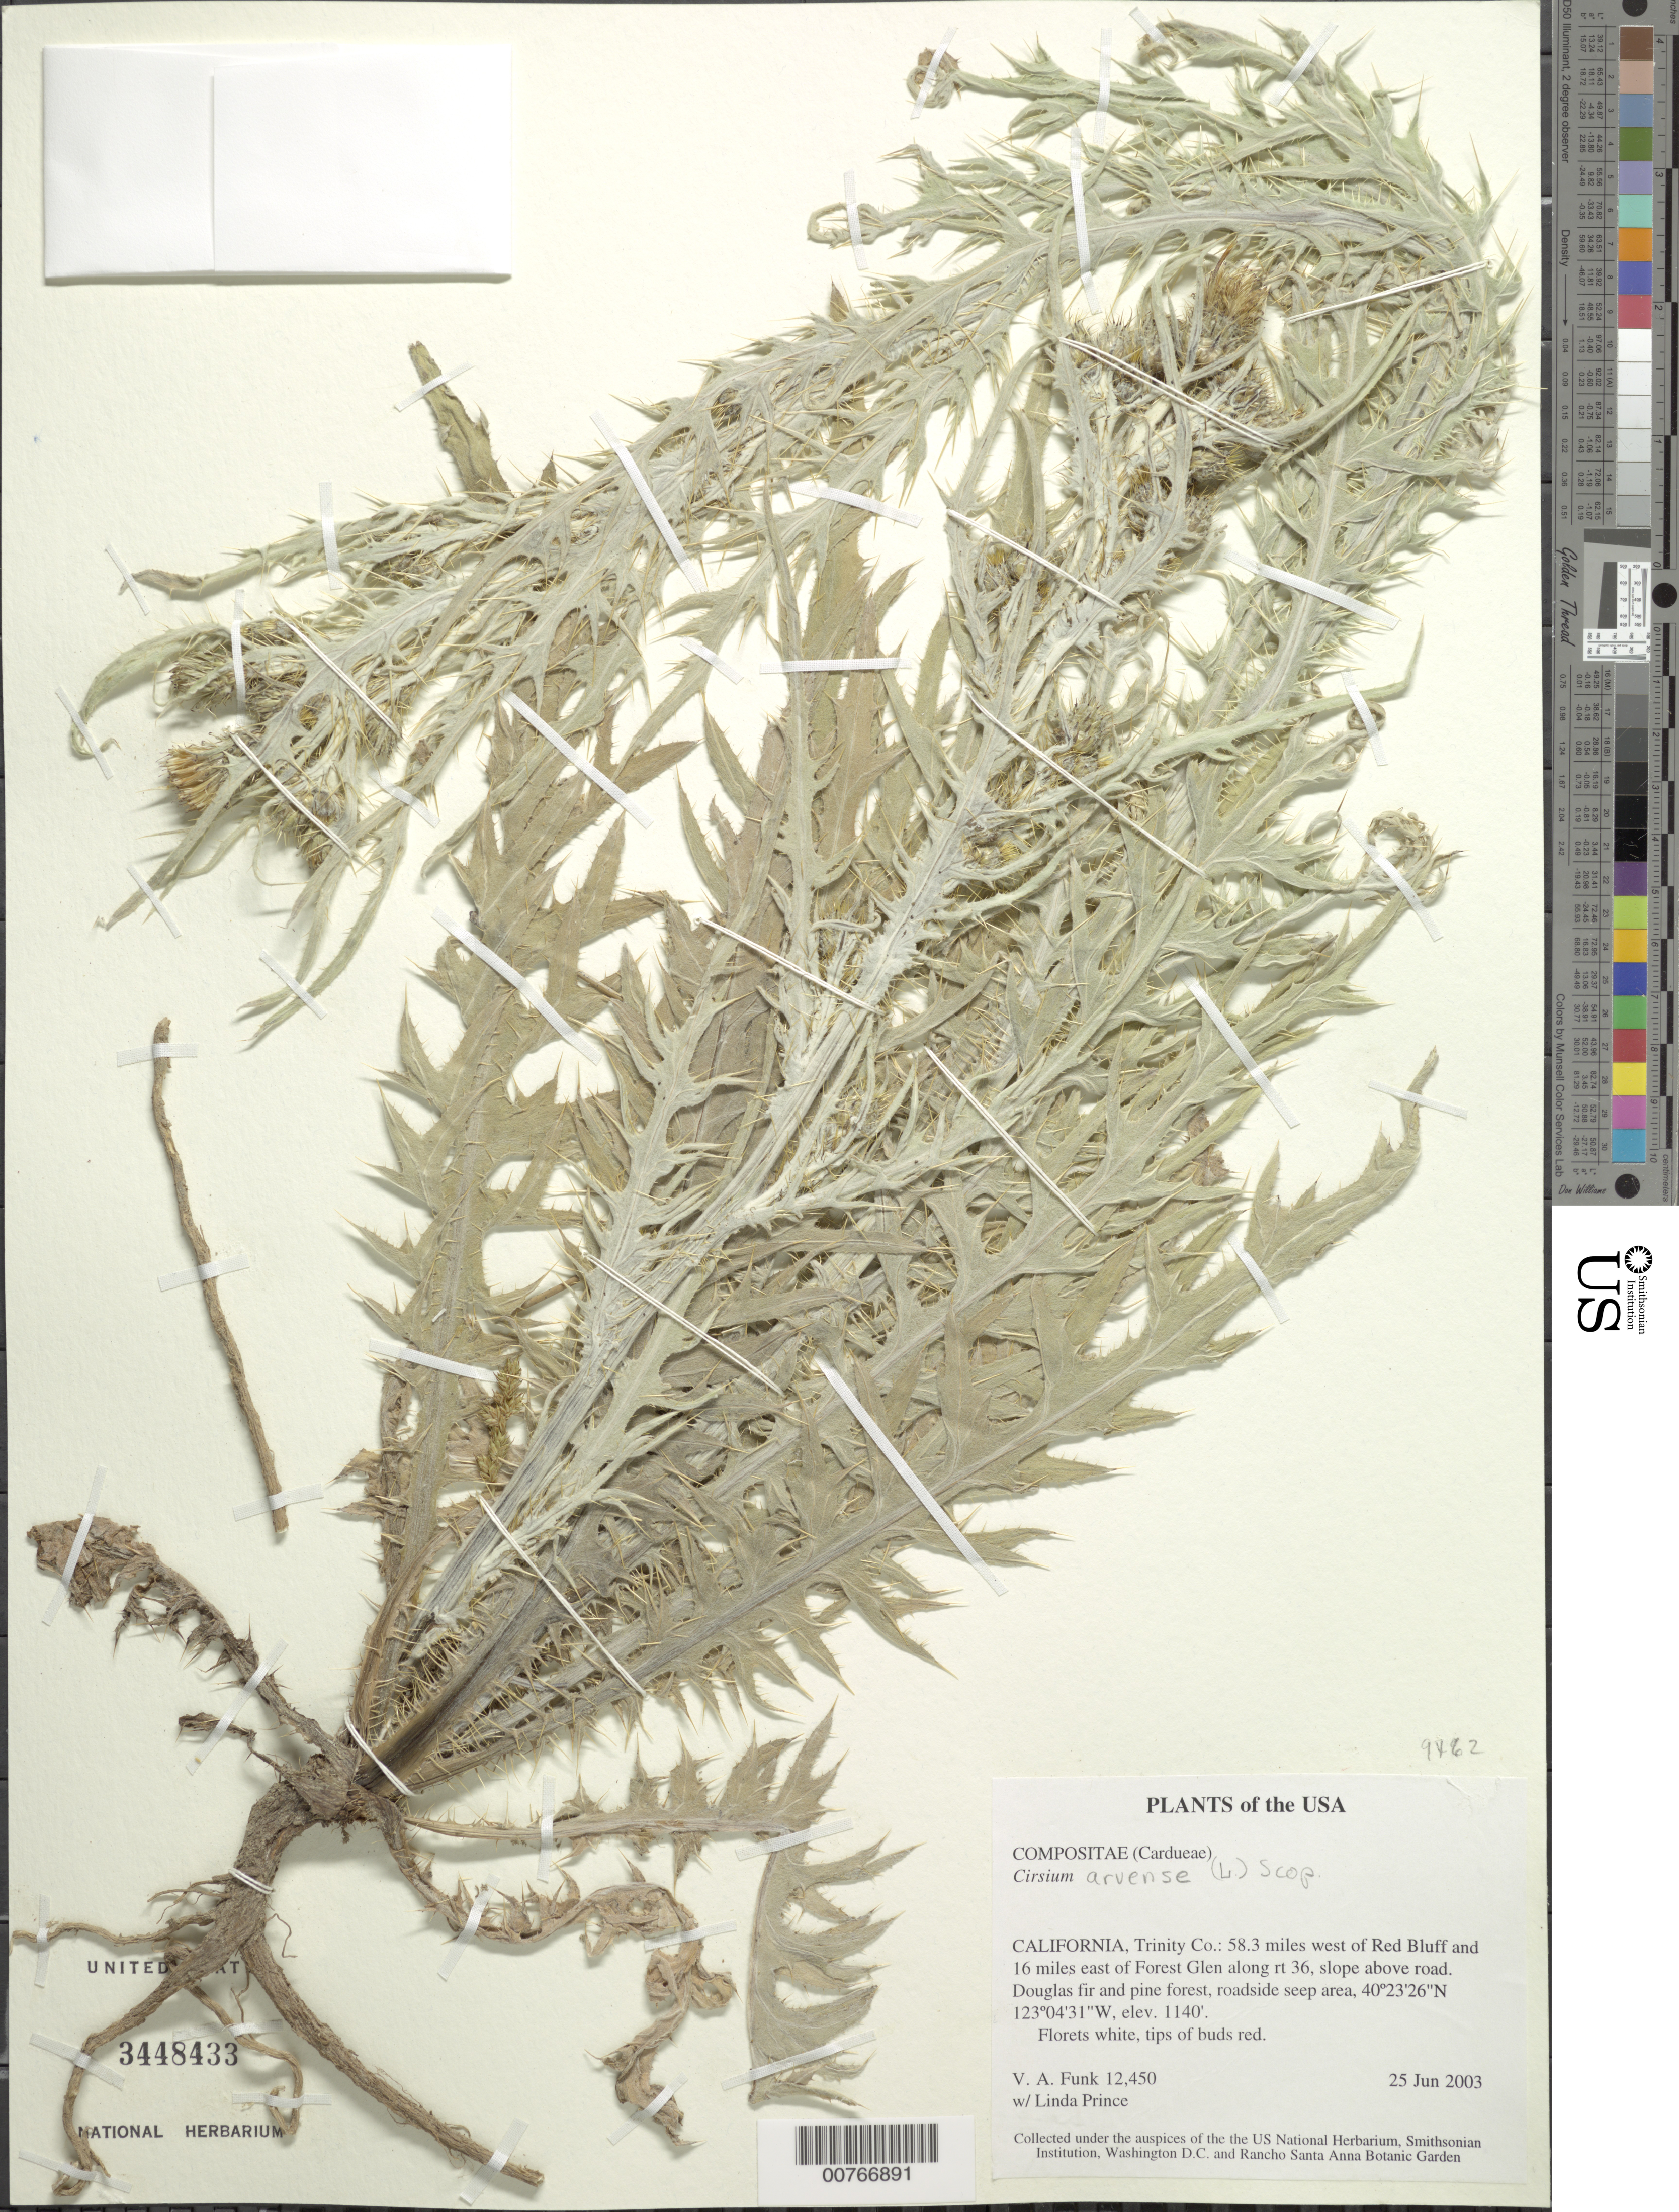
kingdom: Plantae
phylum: Tracheophyta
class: Magnoliopsida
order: Asterales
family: Asteraceae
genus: Cirsium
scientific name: Cirsium arvense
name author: (L.) Scop.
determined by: Funk, Vicki A., (BOT), Smithsonian Institution - National Museum of Natural History (UNITED STATES)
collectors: V. Funk & L. M. Prince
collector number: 12450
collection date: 2003-06-25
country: United States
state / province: California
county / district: Trinity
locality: Red Bluff, 58.3 miles west of, and 16 miles east of Forest Glen along rt. 36, slope above road.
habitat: Slope above road. Douglas fir and pine forest. Roadside seep area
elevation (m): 347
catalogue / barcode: US 3448433